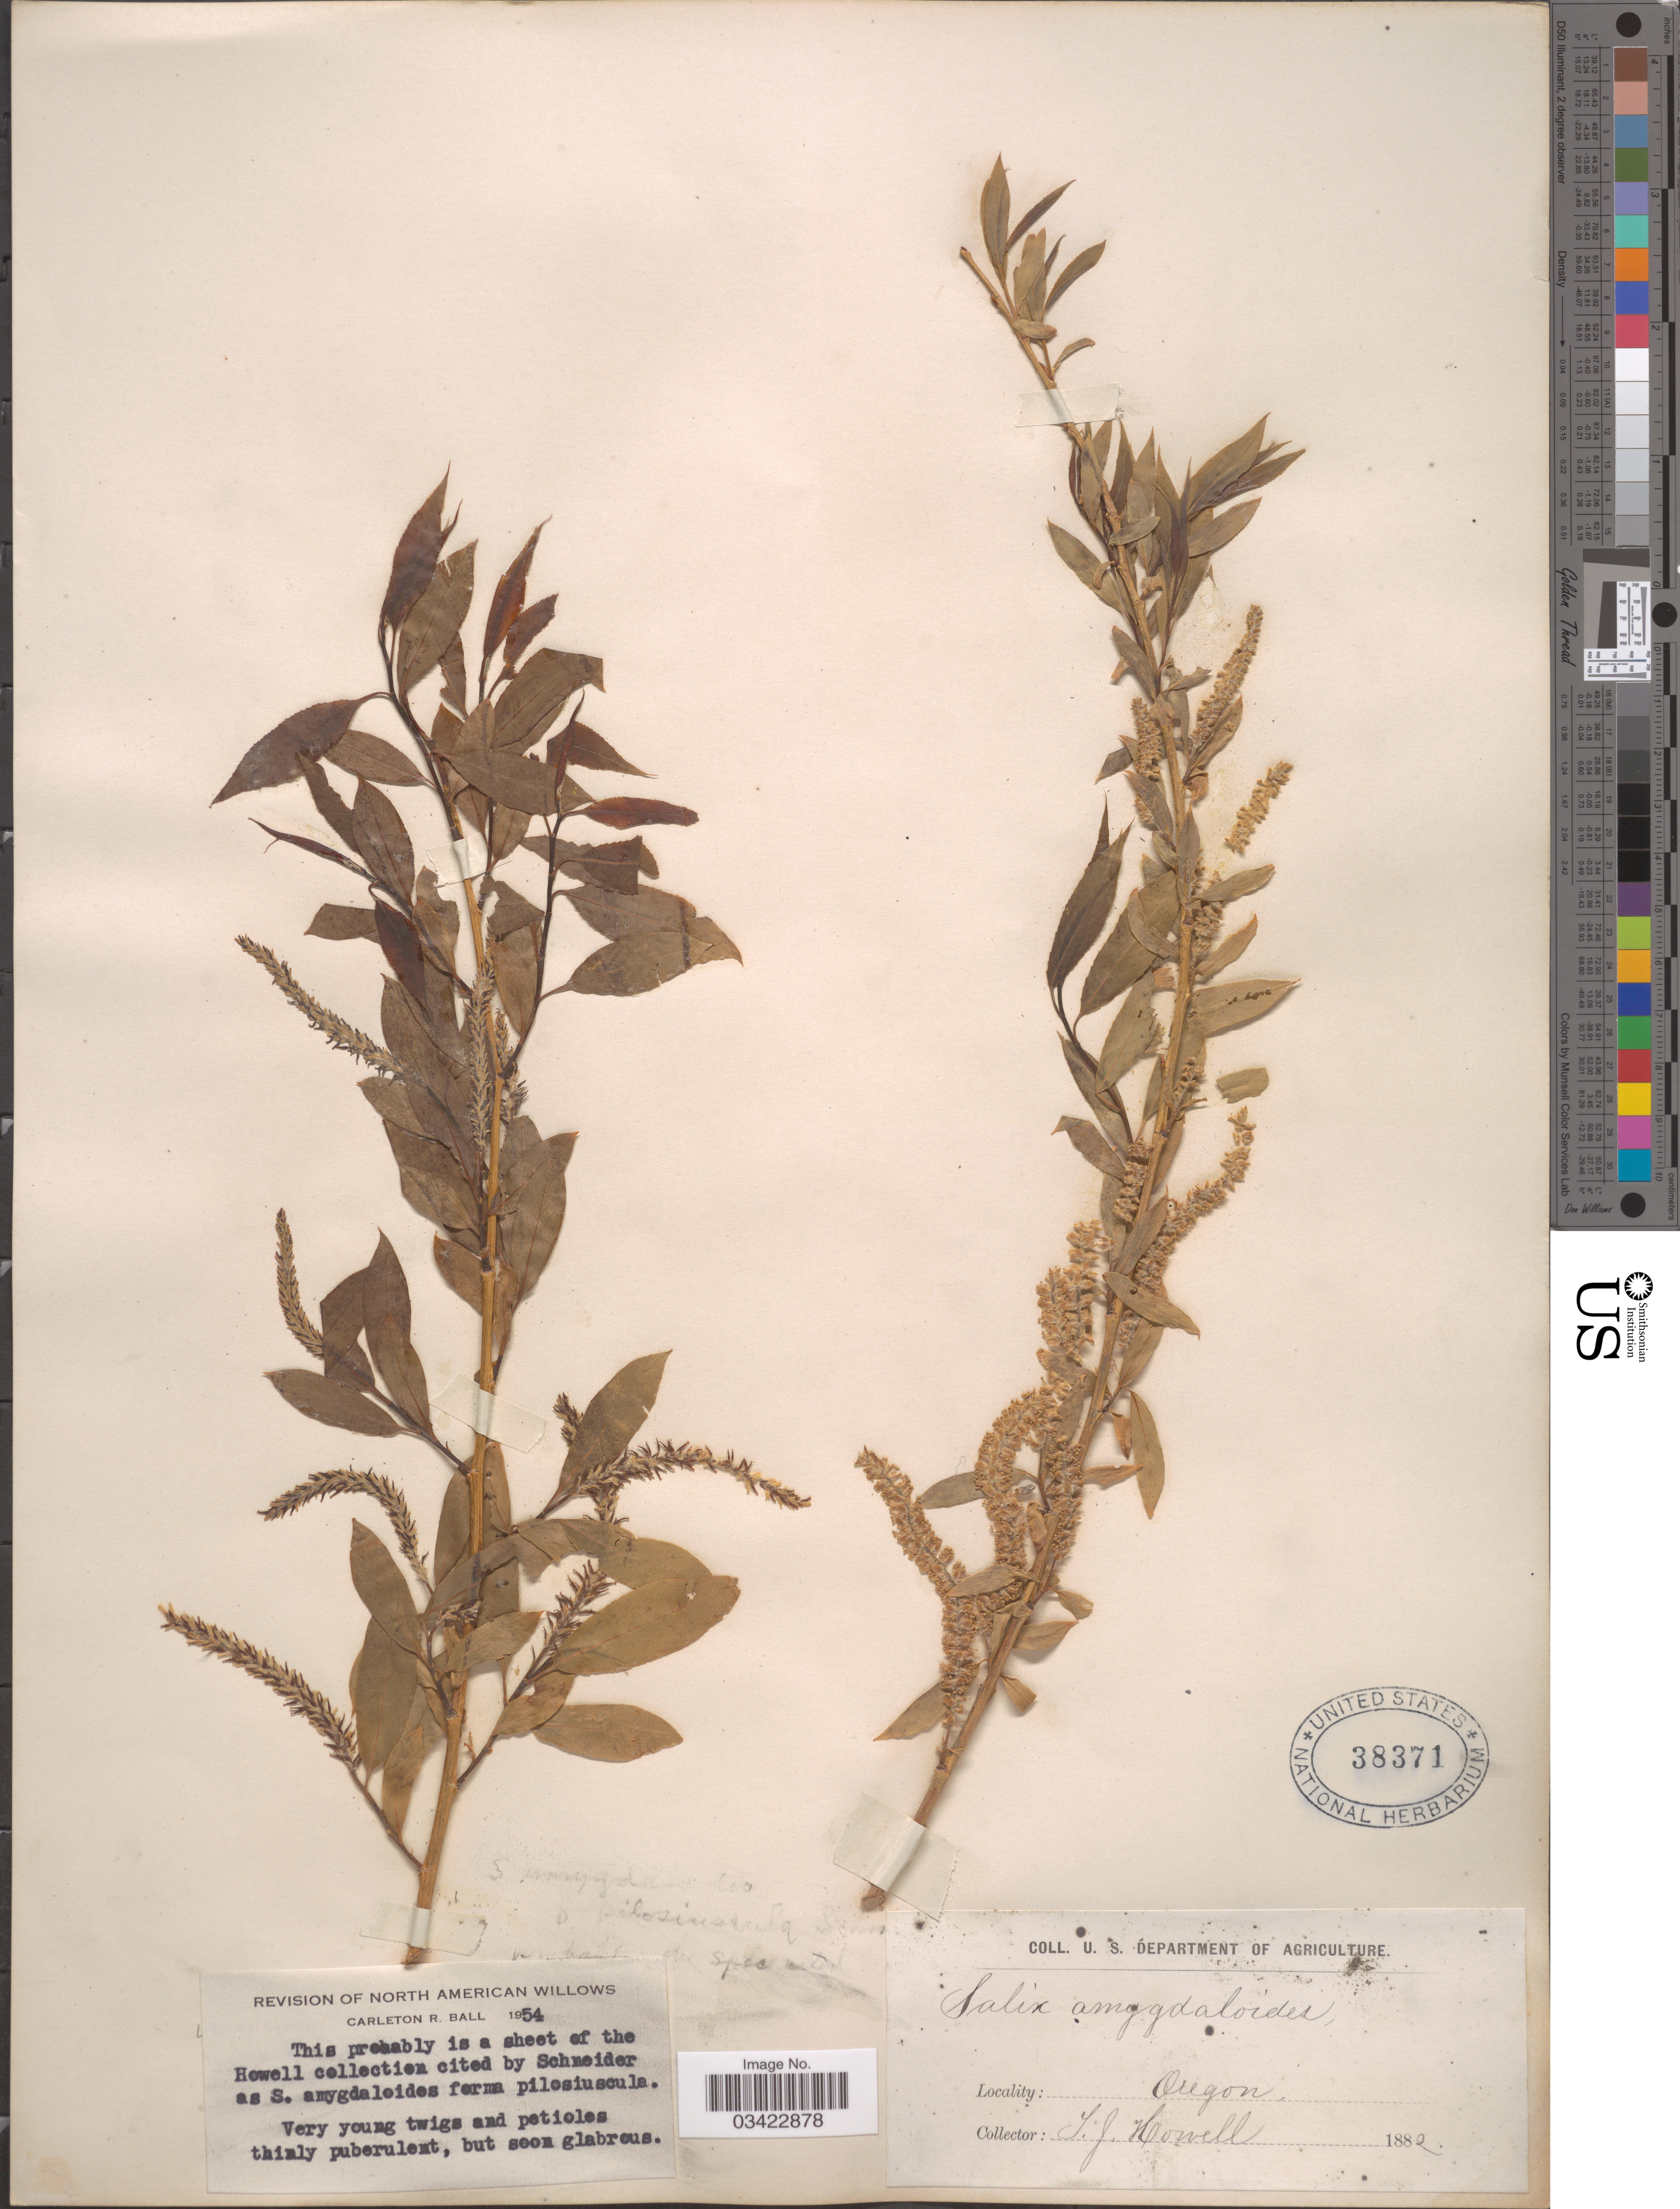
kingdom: Plantae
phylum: Tracheophyta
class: Magnoliopsida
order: Malpighiales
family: Salicaceae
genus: Salix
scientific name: Salix amygdaloides f. pilosiuscula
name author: C.K. Schneid.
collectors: T. J. Howell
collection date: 1882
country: United States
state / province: Oregon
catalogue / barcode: US 38371